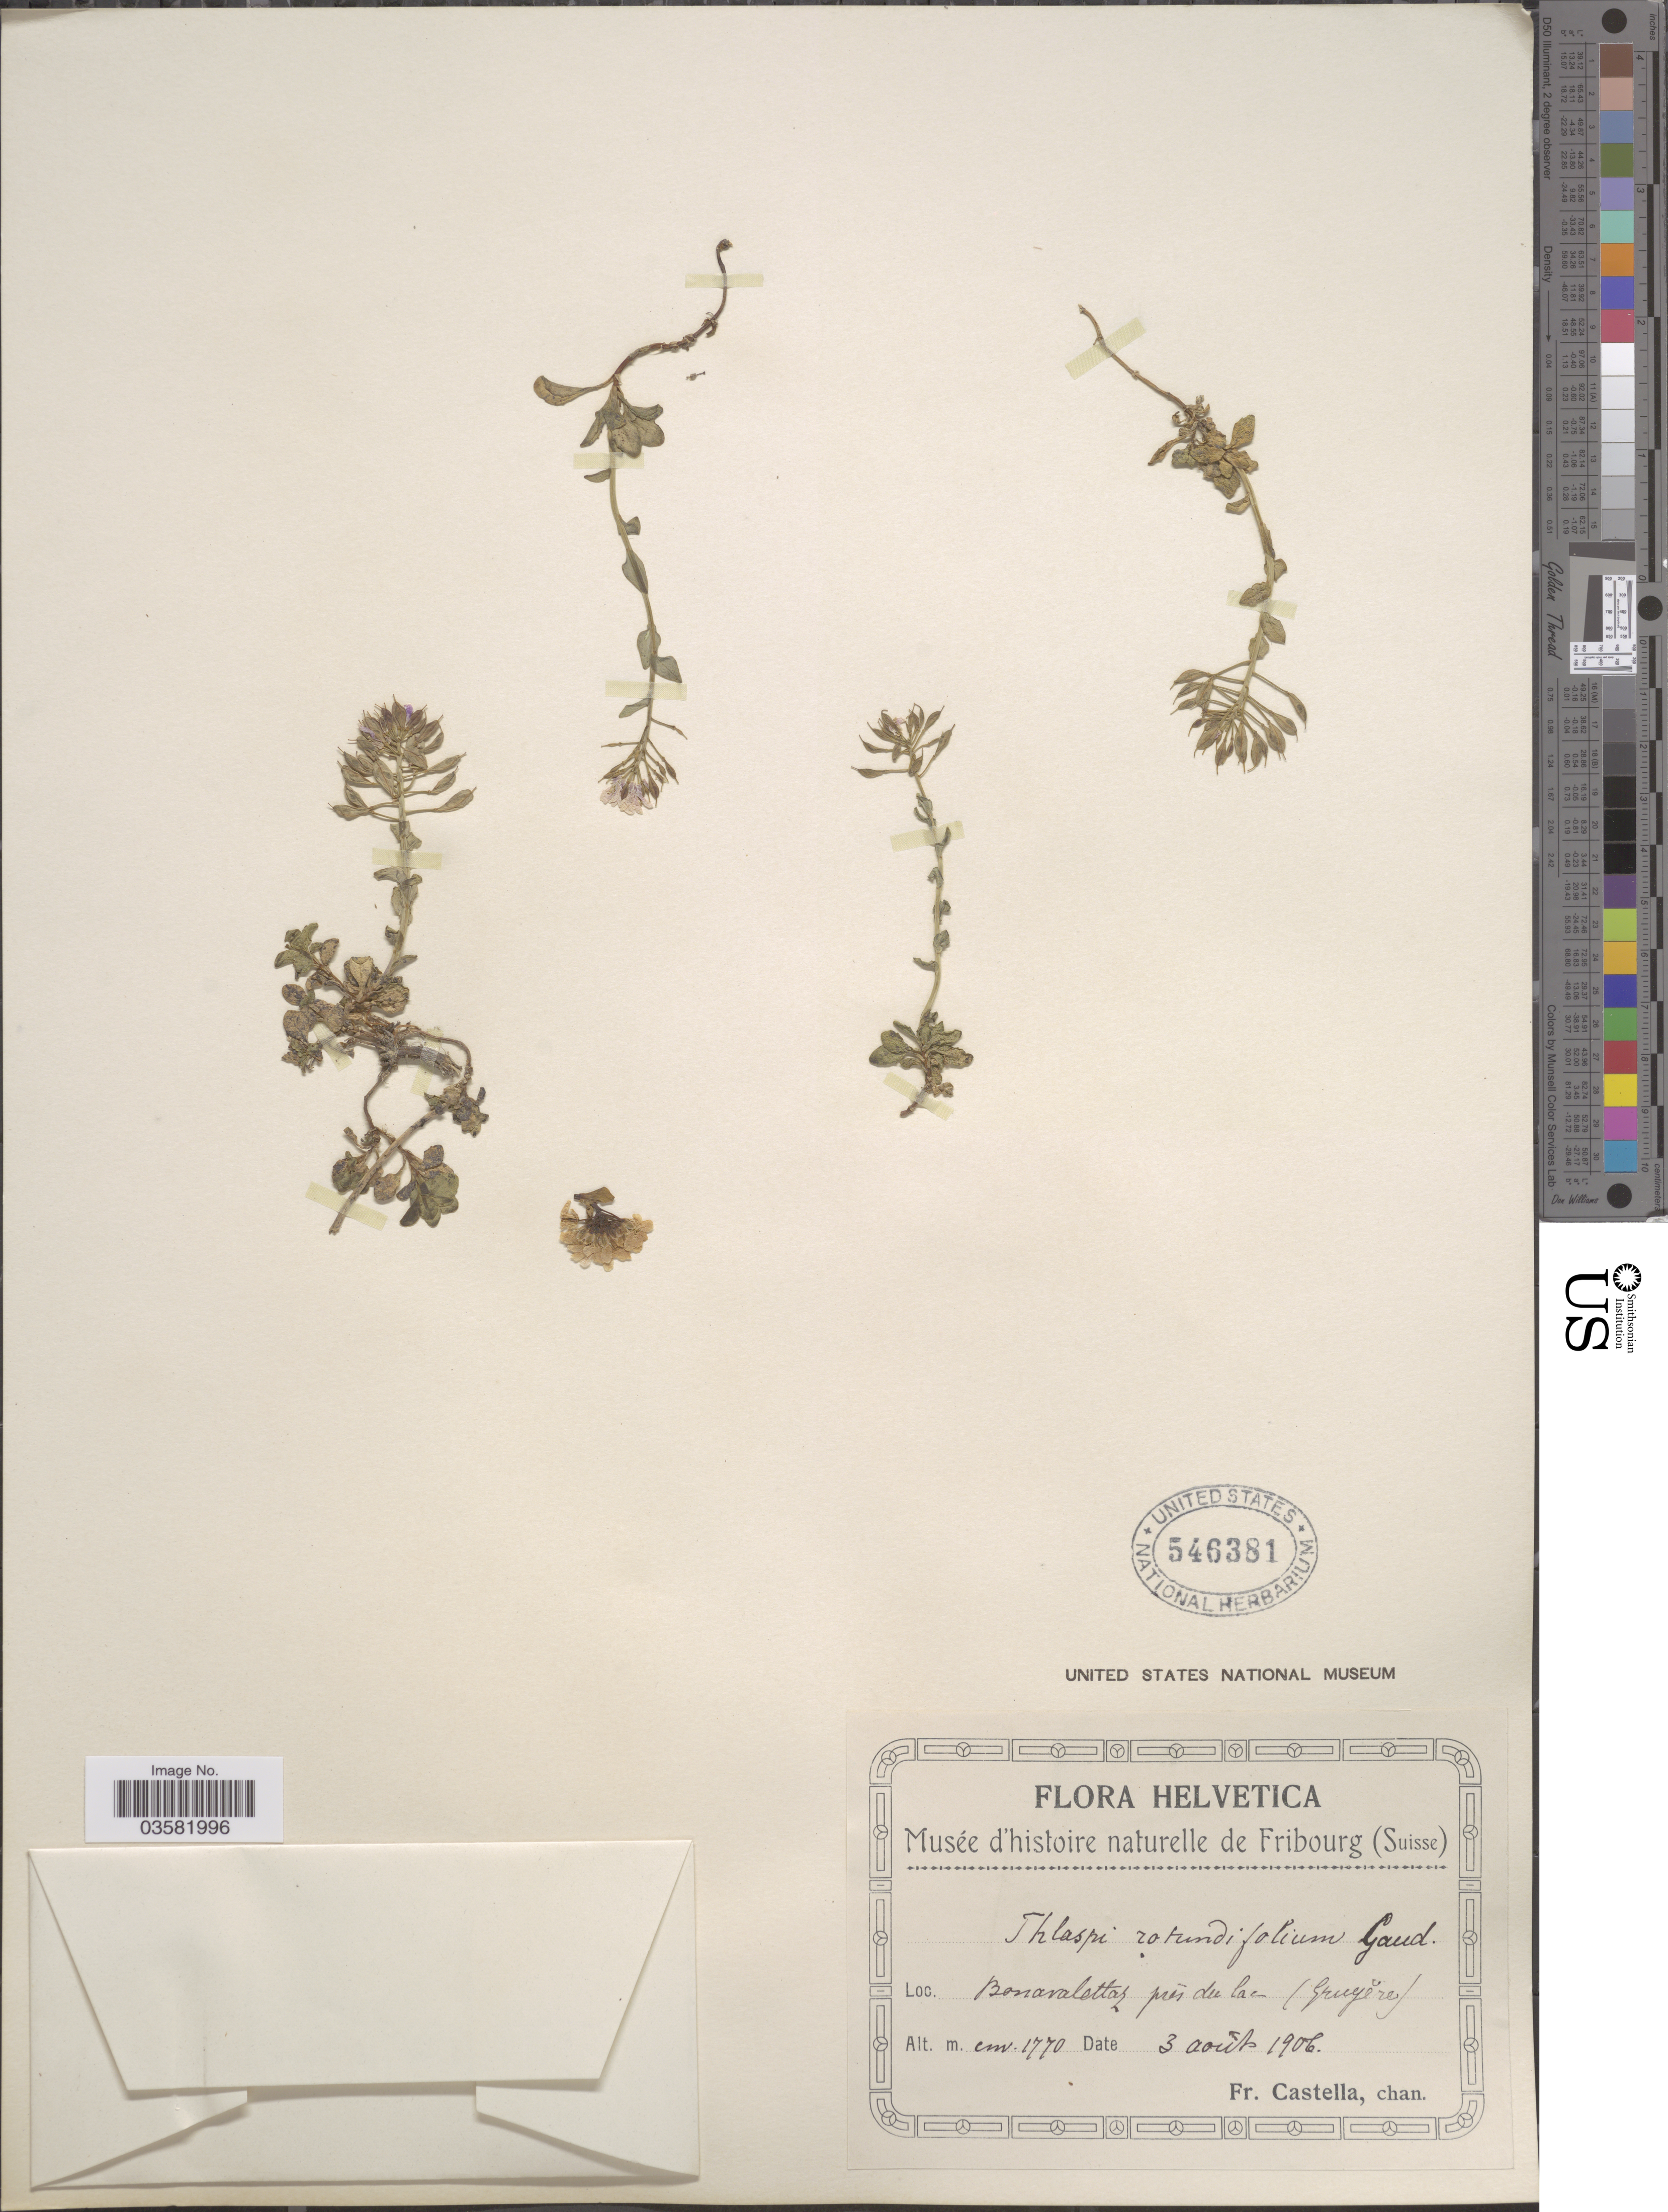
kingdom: Plantae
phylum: Tracheophyta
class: Magnoliopsida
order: Brassicales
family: Brassicaceae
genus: Thlaspi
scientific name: Thlaspi rotundifolium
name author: (L.) Gaudin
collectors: Fr. Castella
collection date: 1906-08-03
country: Switzerland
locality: Helvetica. Bonavalettas près du lac (Gruyĕre).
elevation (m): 1770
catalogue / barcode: US 546381